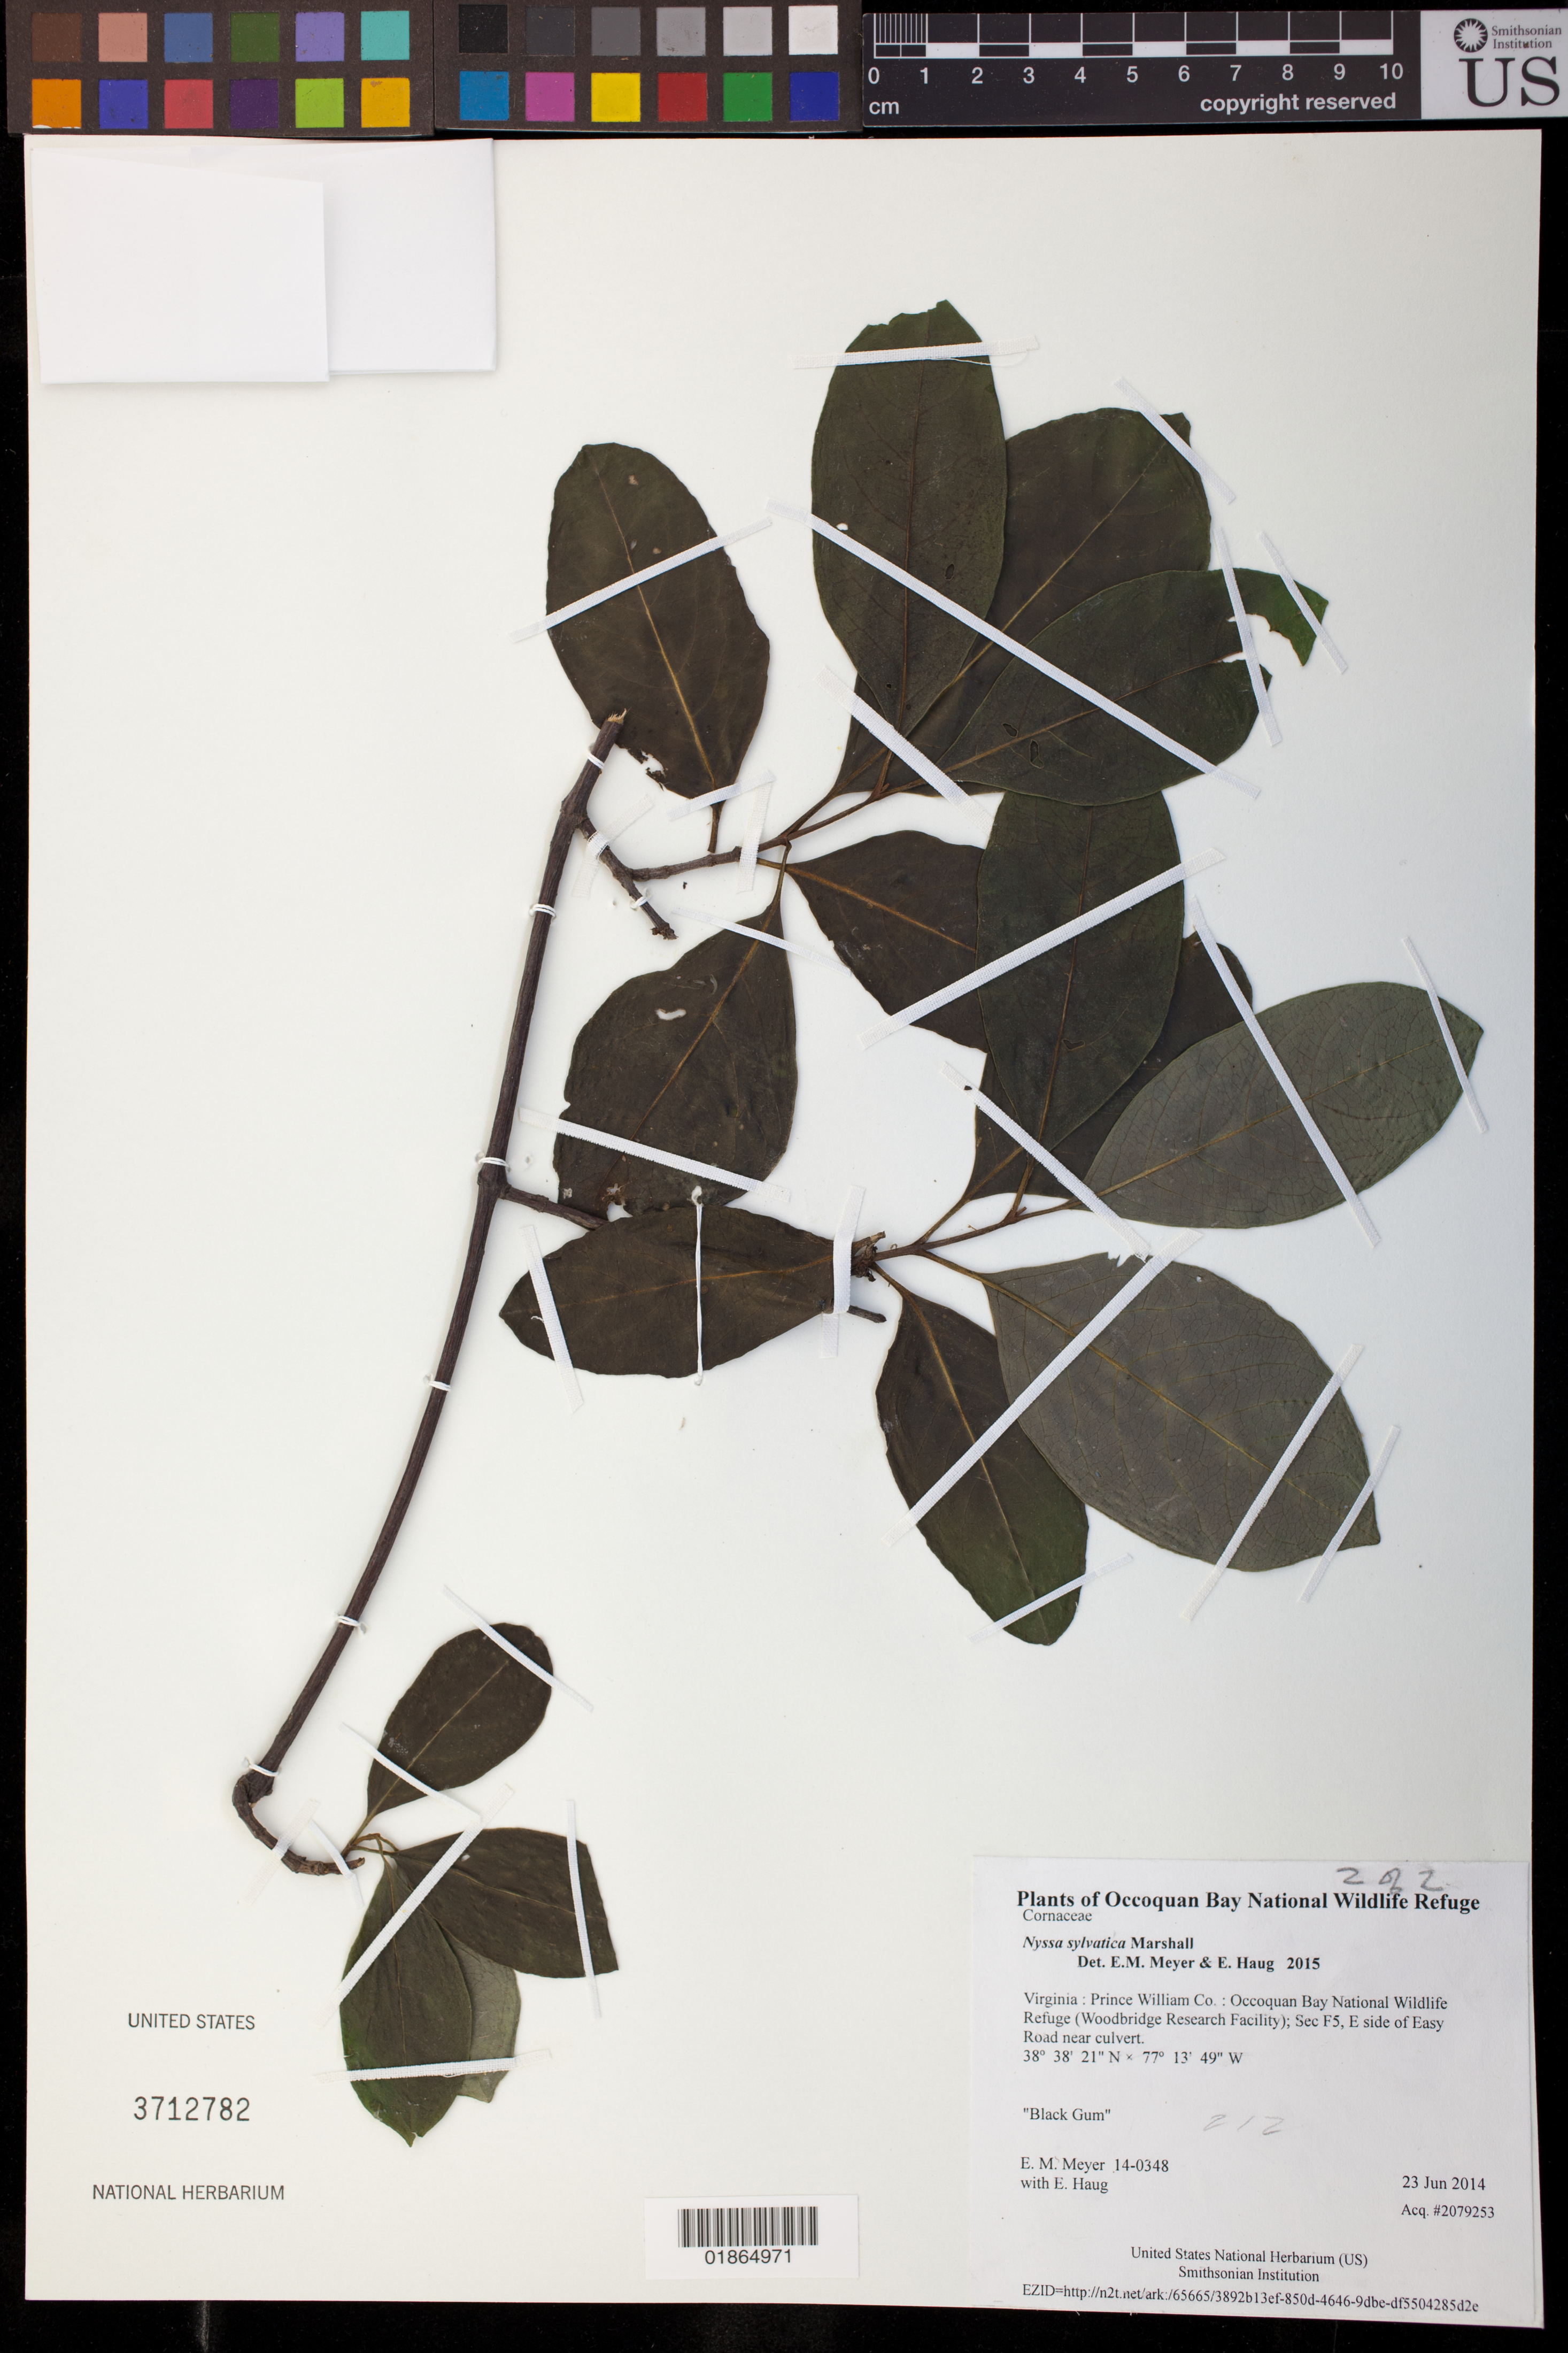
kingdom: Plantae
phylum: Tracheophyta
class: Magnoliopsida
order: Cornales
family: Nyssaceae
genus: Nyssa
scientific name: Nyssa sylvatica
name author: Marshall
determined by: Meyer, E. M.; Haug, E.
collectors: E. M. Meyer & E. Haug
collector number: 14-0348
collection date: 2014-06-23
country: United States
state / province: Virginia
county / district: Prince William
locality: Occoquan Bay National Wildlife Refuge (Woodbridge Research Facility); Sec F5, E side of Easy Road near culvert.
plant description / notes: Black Gum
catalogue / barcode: US 3712782